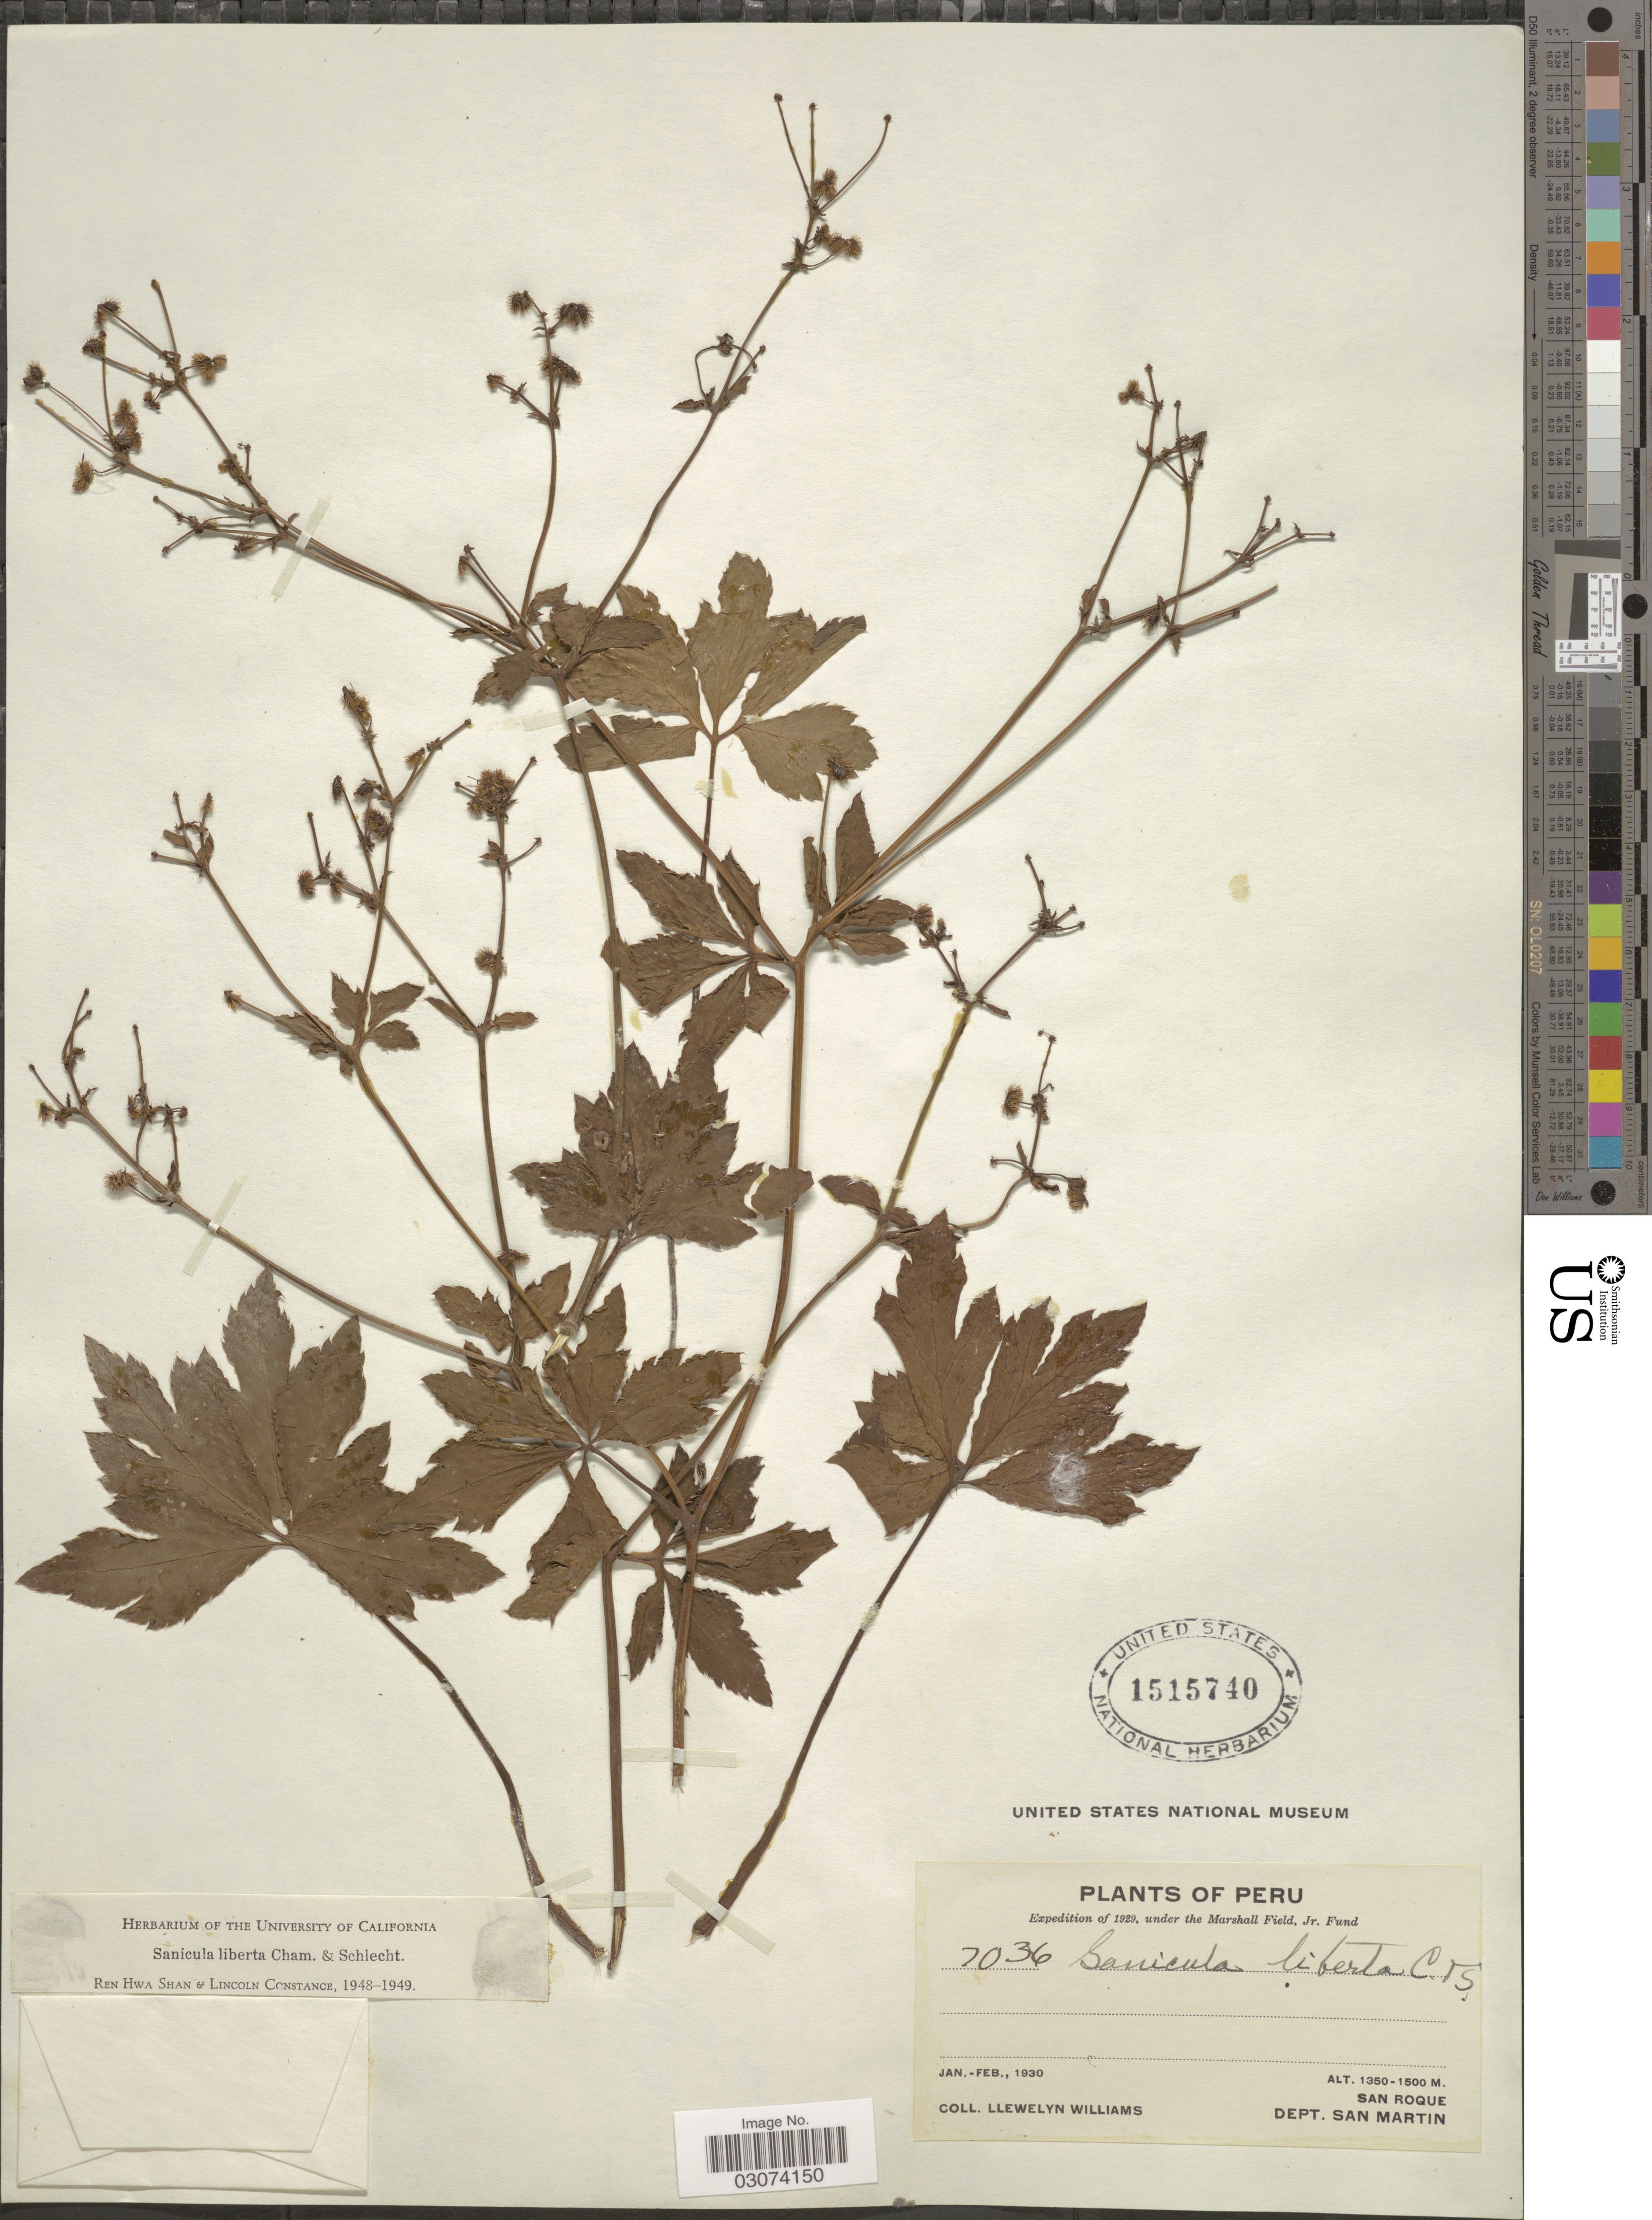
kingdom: Plantae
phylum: Tracheophyta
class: Magnoliopsida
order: Apiales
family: Apiaceae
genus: Sanicula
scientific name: Sanicula liberta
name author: Cham. & Schltdl.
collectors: Ll. Williams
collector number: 7036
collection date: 1930-01/1930-02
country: Peru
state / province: San Martín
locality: San Roque, Dept. San Martin.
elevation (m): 1350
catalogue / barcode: US 1515740